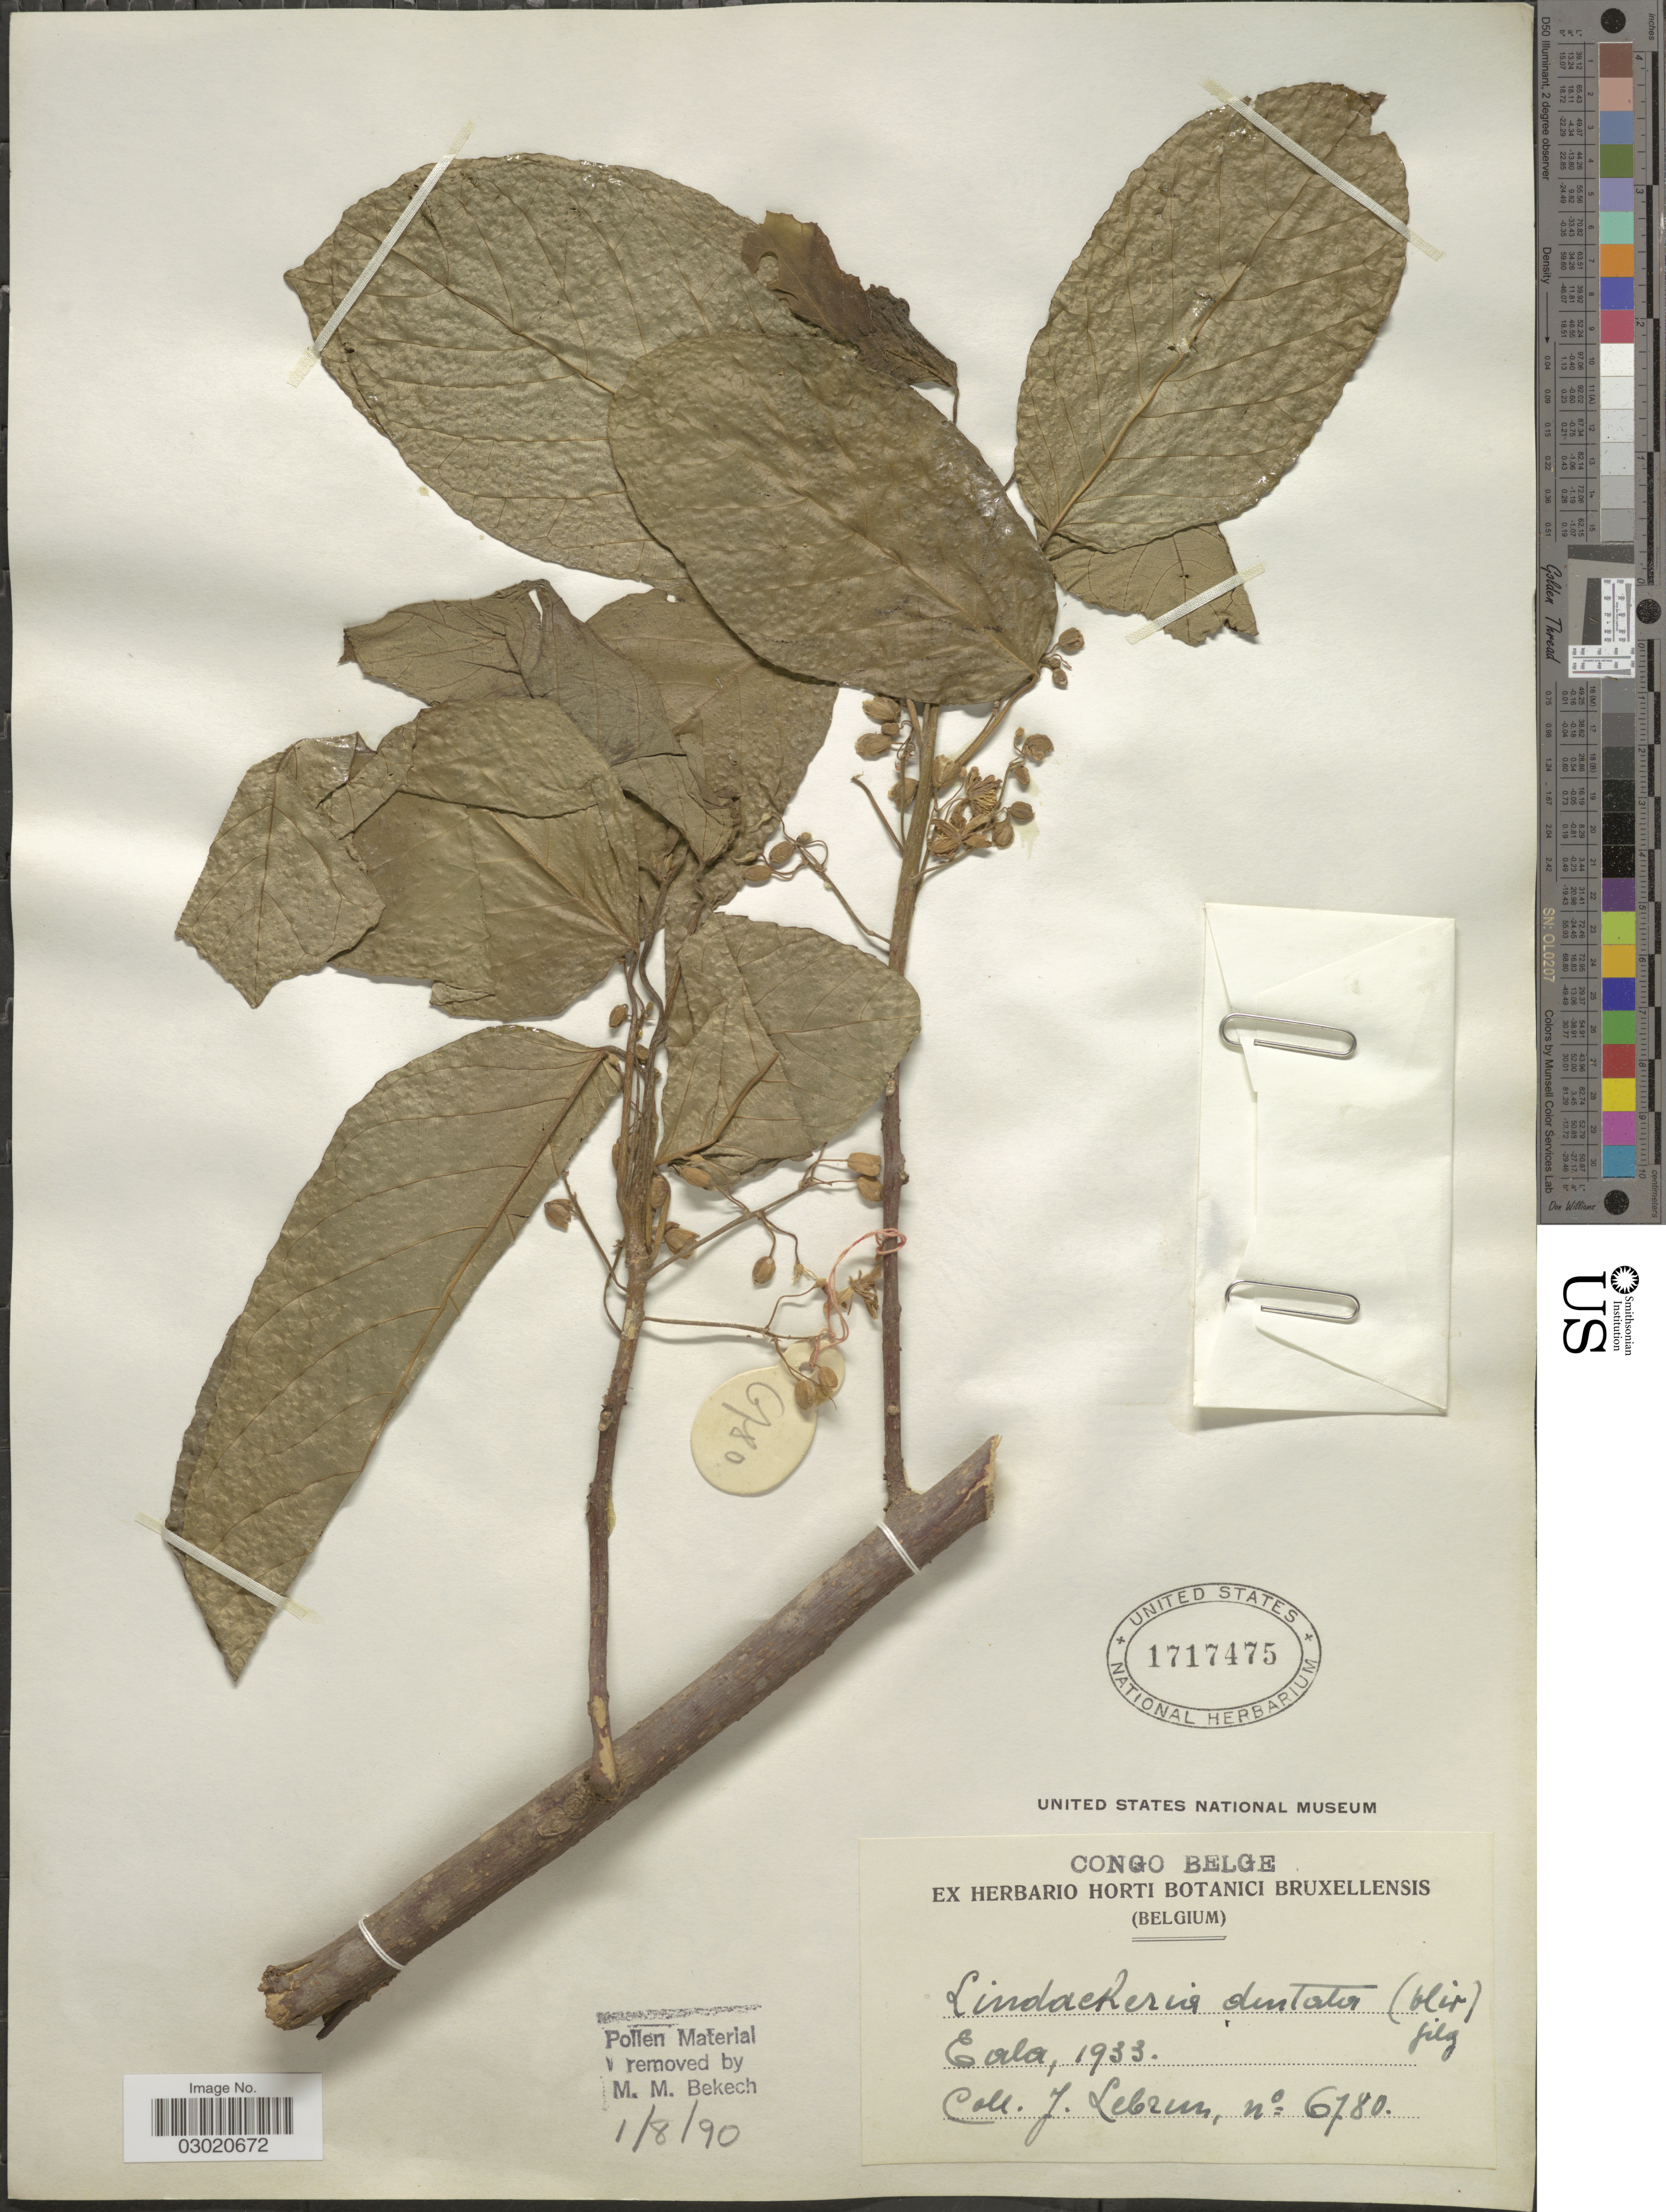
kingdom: Plantae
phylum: Tracheophyta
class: Magnoliopsida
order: Malpighiales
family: Salicaceae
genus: Oncoba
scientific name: Oncoba dentata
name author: Oliv.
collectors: J. A. Lebrun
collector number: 6780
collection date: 1933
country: Congo, Democratic Republic of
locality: Congo Belge, Eala.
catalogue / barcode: US 1717475